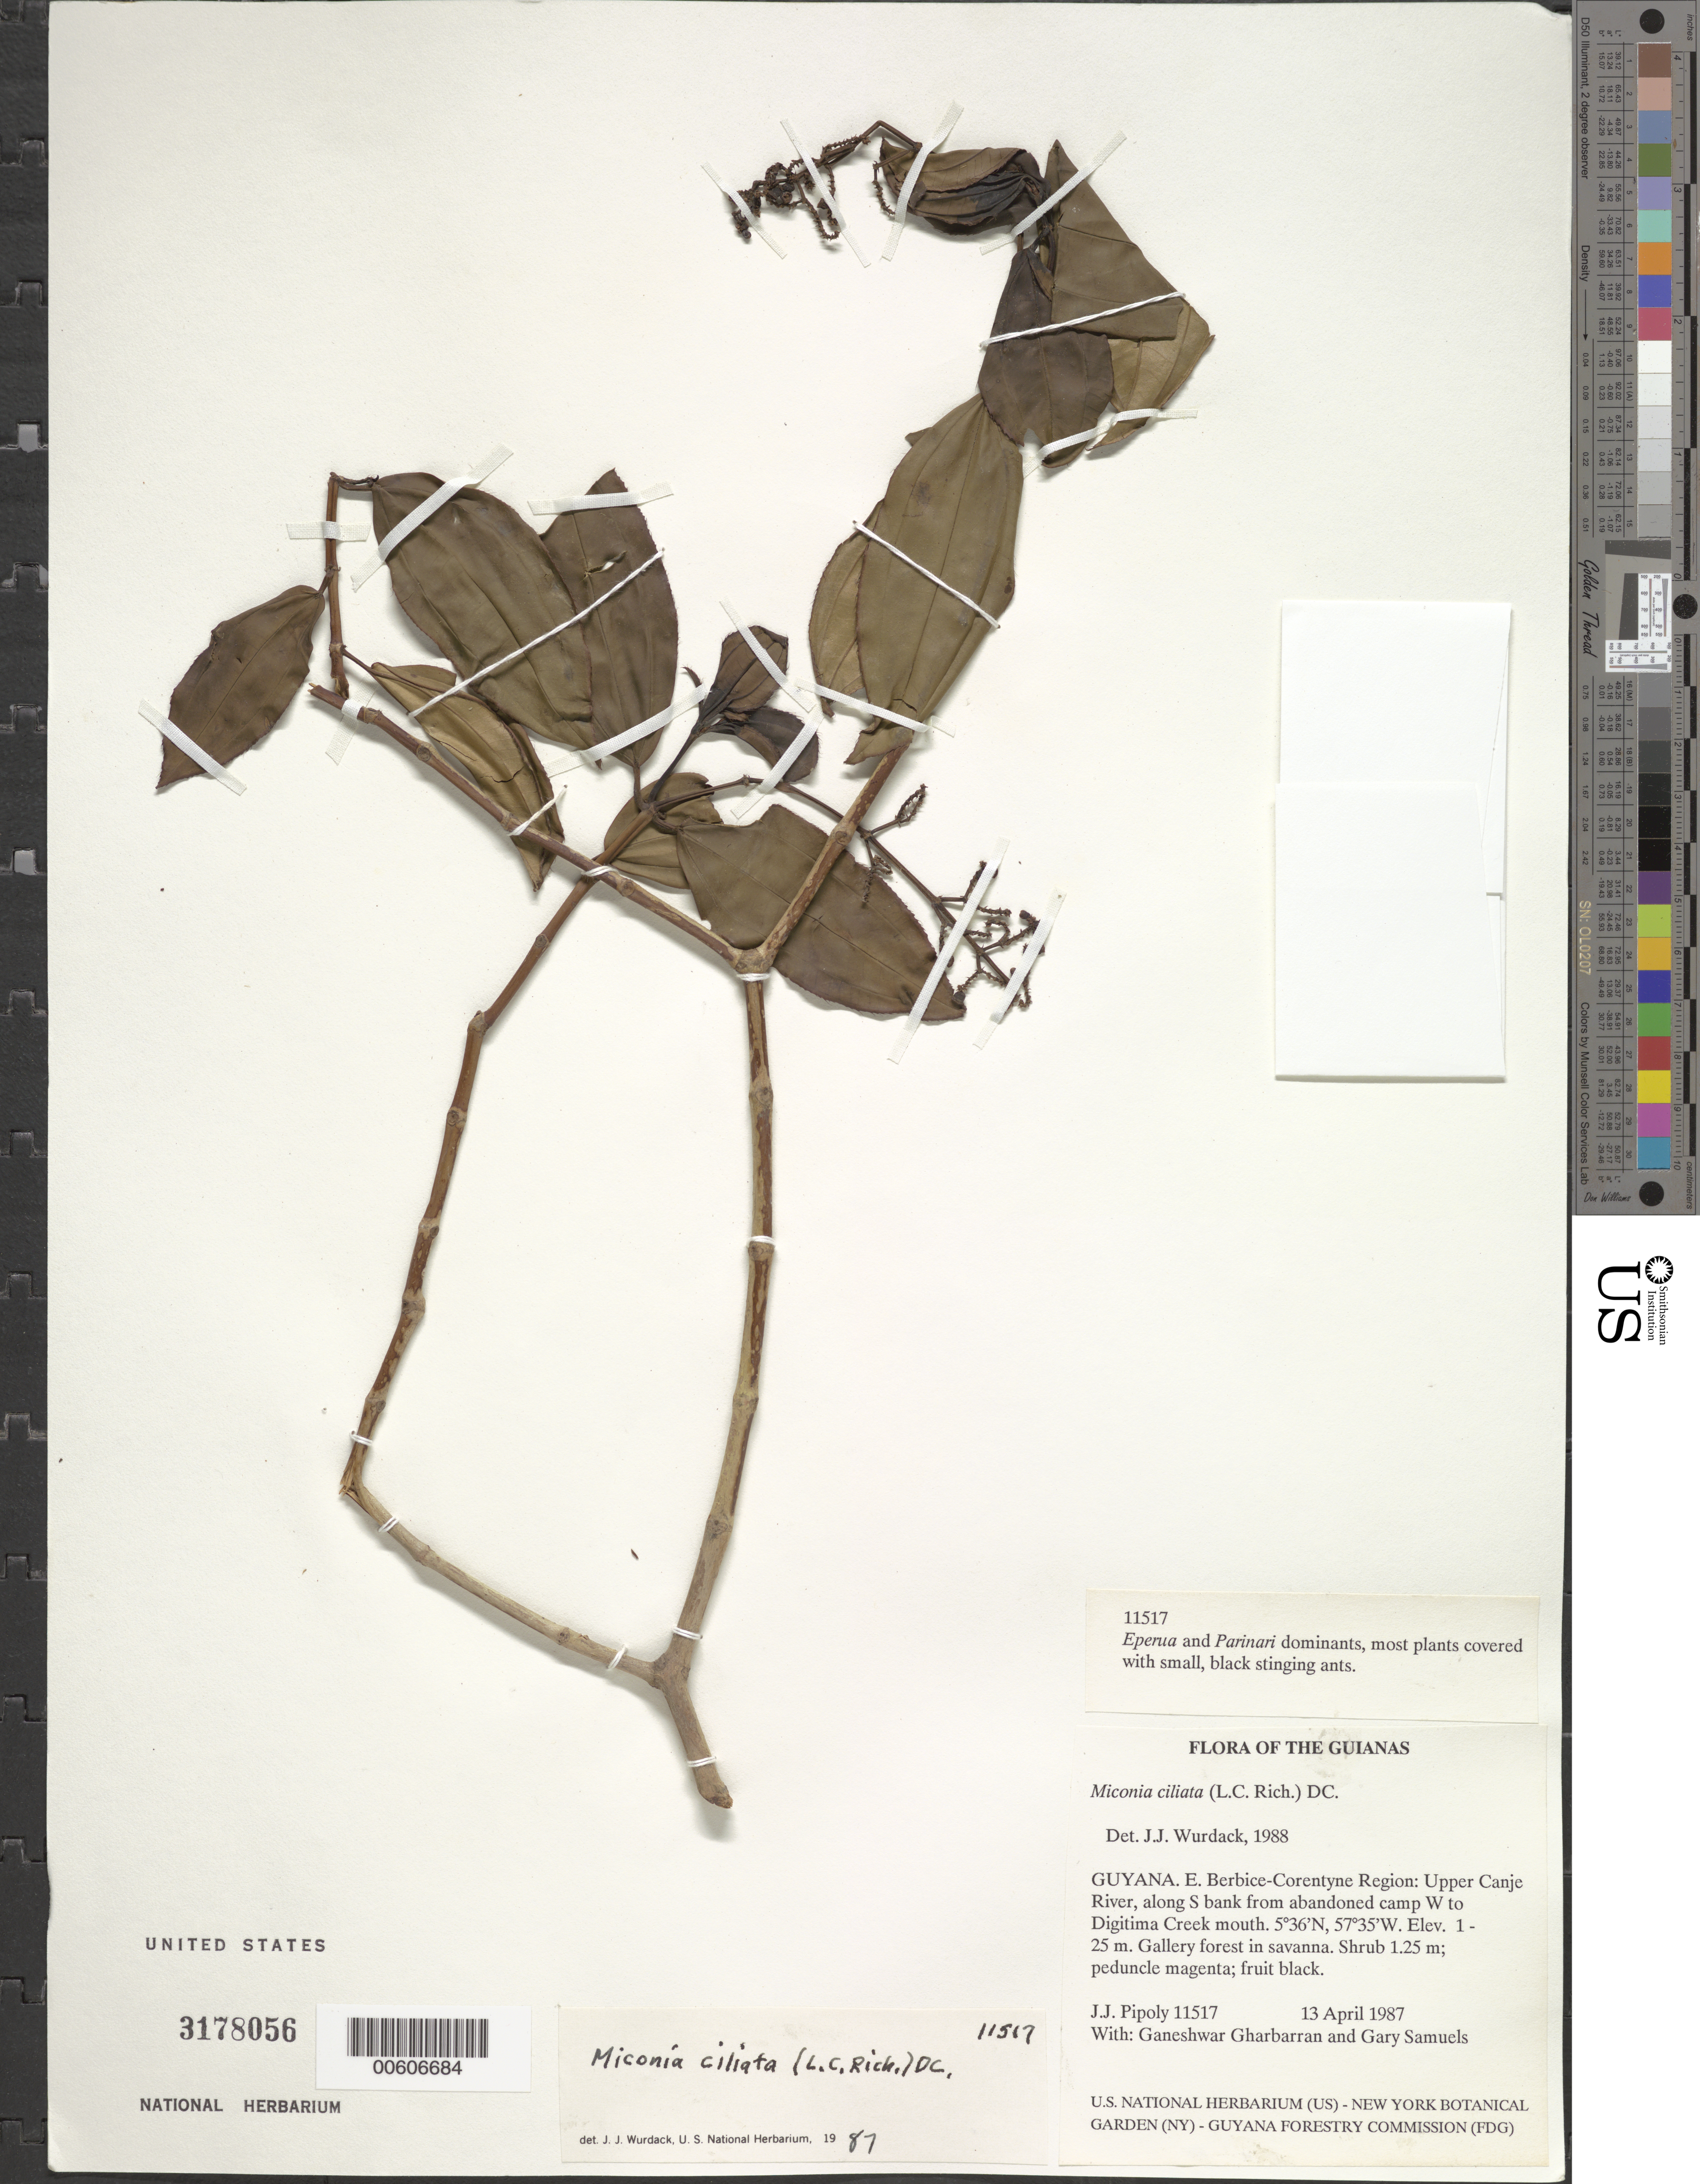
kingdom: Plantae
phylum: Tracheophyta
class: Magnoliopsida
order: Myrtales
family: Melastomataceae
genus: Miconia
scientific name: Miconia ciliata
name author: (Rich.) DC.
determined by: Wurdack, John J., (US), US (UNITED STATES)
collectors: J. J. Pipoly, G. Gharbarran & G. Samuels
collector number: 11517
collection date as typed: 13 April 1987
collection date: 1987-04-13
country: Guyana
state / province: E. Berbice-Corentyne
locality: Upper Canje River, S bank from abandoned Amerindian logging camp W to Digitima Cr. mouth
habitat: Gallery forest in savanna; Eperua and Parinari dominants, most plants covered with small, black, stinging ants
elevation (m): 1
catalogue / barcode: US 3178056